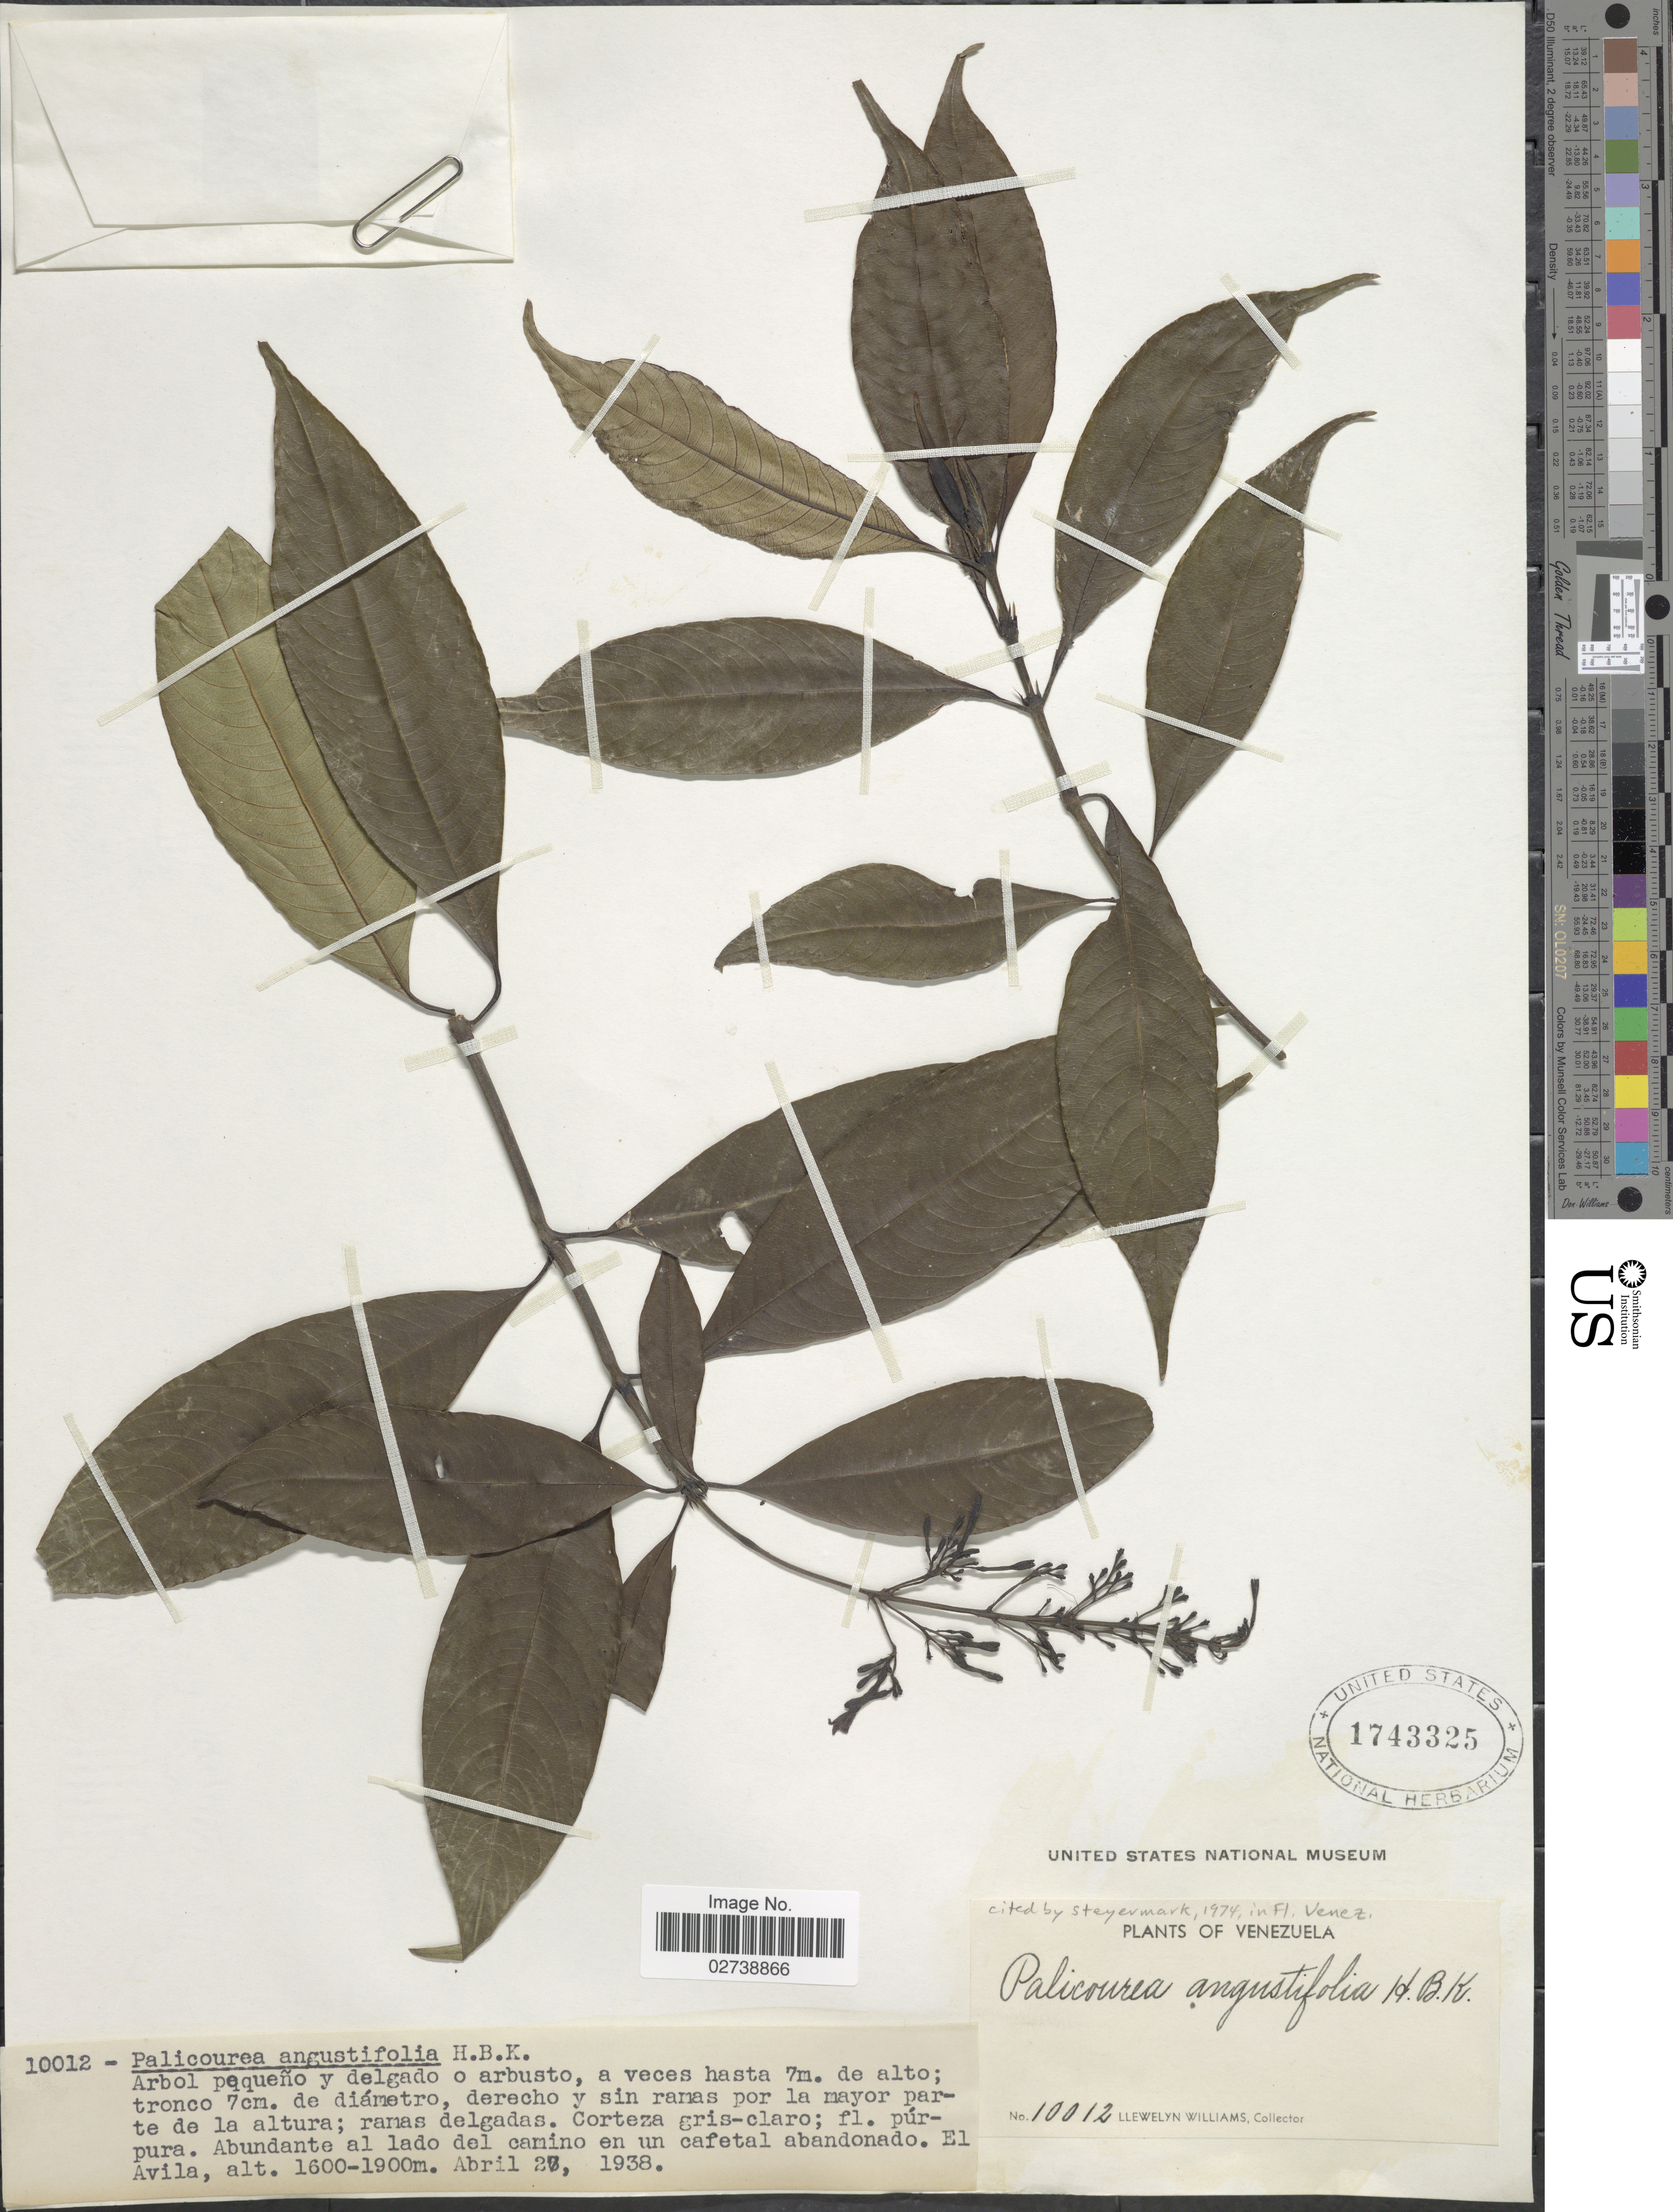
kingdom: Plantae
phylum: Tracheophyta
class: Magnoliopsida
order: Gentianales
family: Rubiaceae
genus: Palicourea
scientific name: Palicourea angustifolia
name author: Kunth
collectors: Ll. Williams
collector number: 10012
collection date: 1938-04-27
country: Venezuela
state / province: Miranda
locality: Abundante al lado del camino en un cafetal abandonado, El Avila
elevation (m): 1600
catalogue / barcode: US 1743325